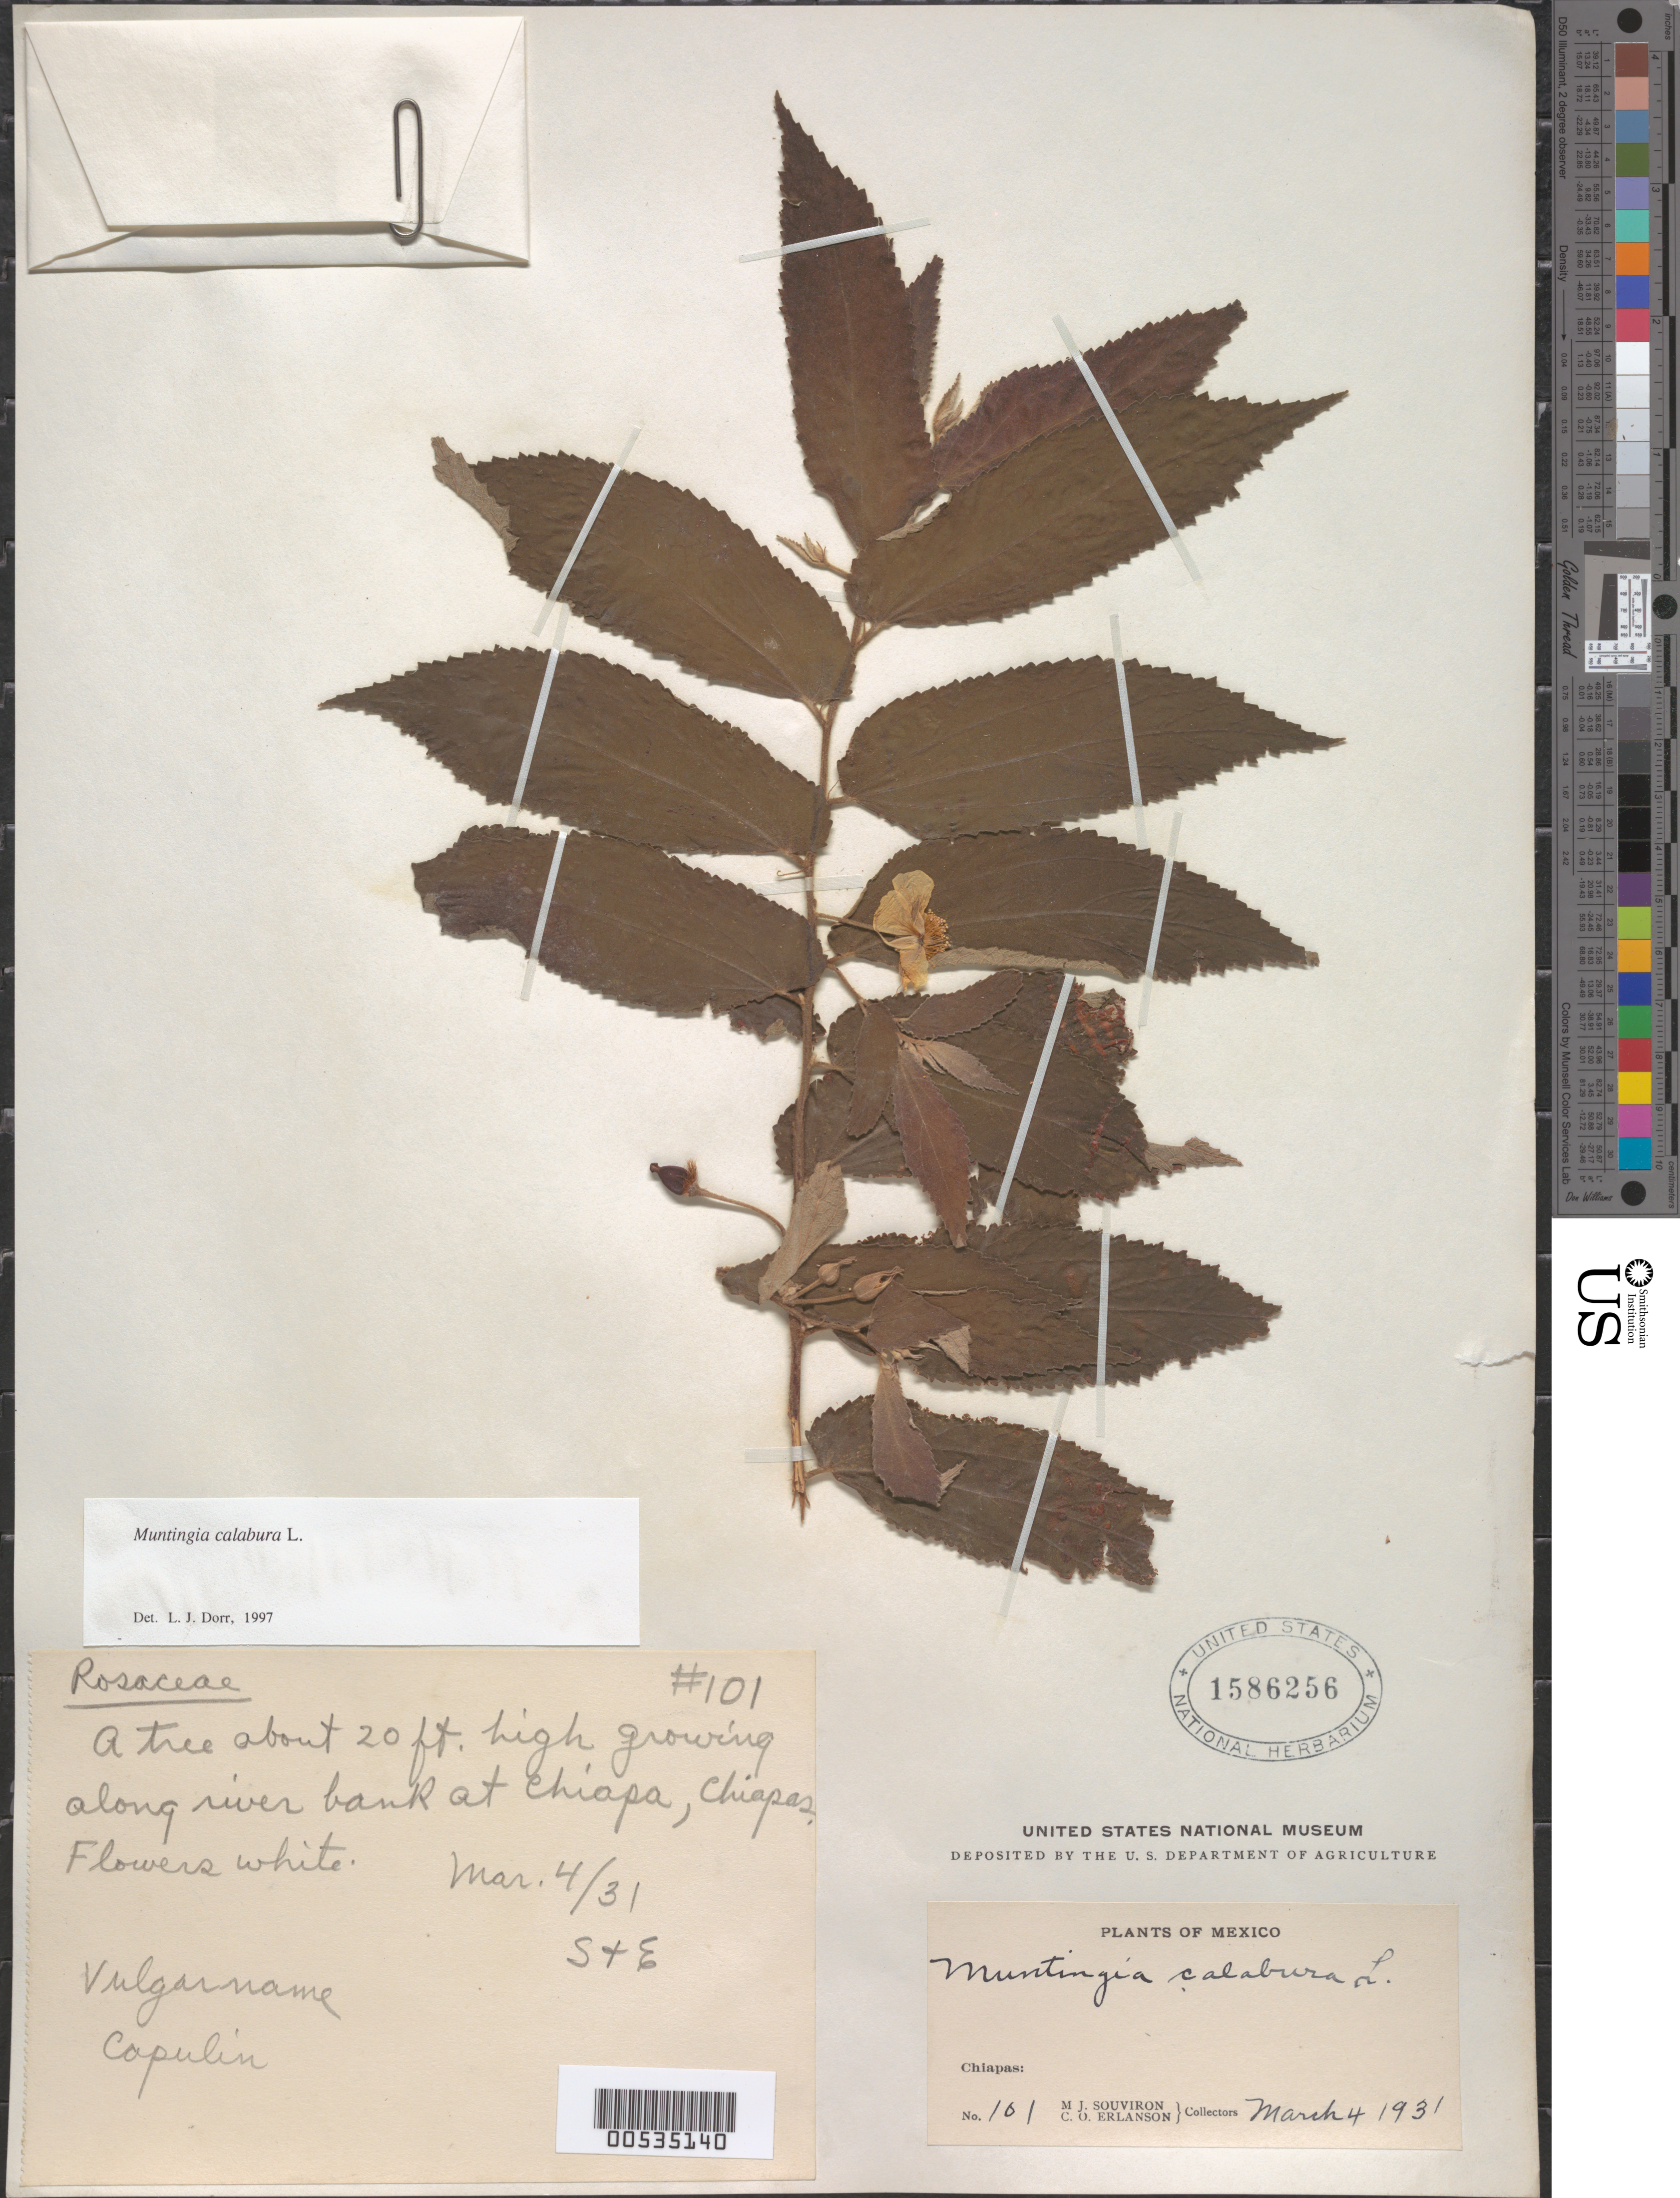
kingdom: Plantae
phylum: Tracheophyta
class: Magnoliopsida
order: Malvales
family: Muntingiaceae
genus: Muntingia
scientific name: Muntingia calabura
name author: L.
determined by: Dorr, L. J., (BOT), Smithsonian Institution - National Museum of Natural History (UNITED STATES)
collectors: M. J. Souviron & C. O. Erlanson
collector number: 101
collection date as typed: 04 Mar 1931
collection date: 1931-03-04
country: Mexico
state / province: Chiapas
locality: Chiapas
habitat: Growing along river bank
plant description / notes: Common name: Capulin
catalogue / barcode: US 1586256